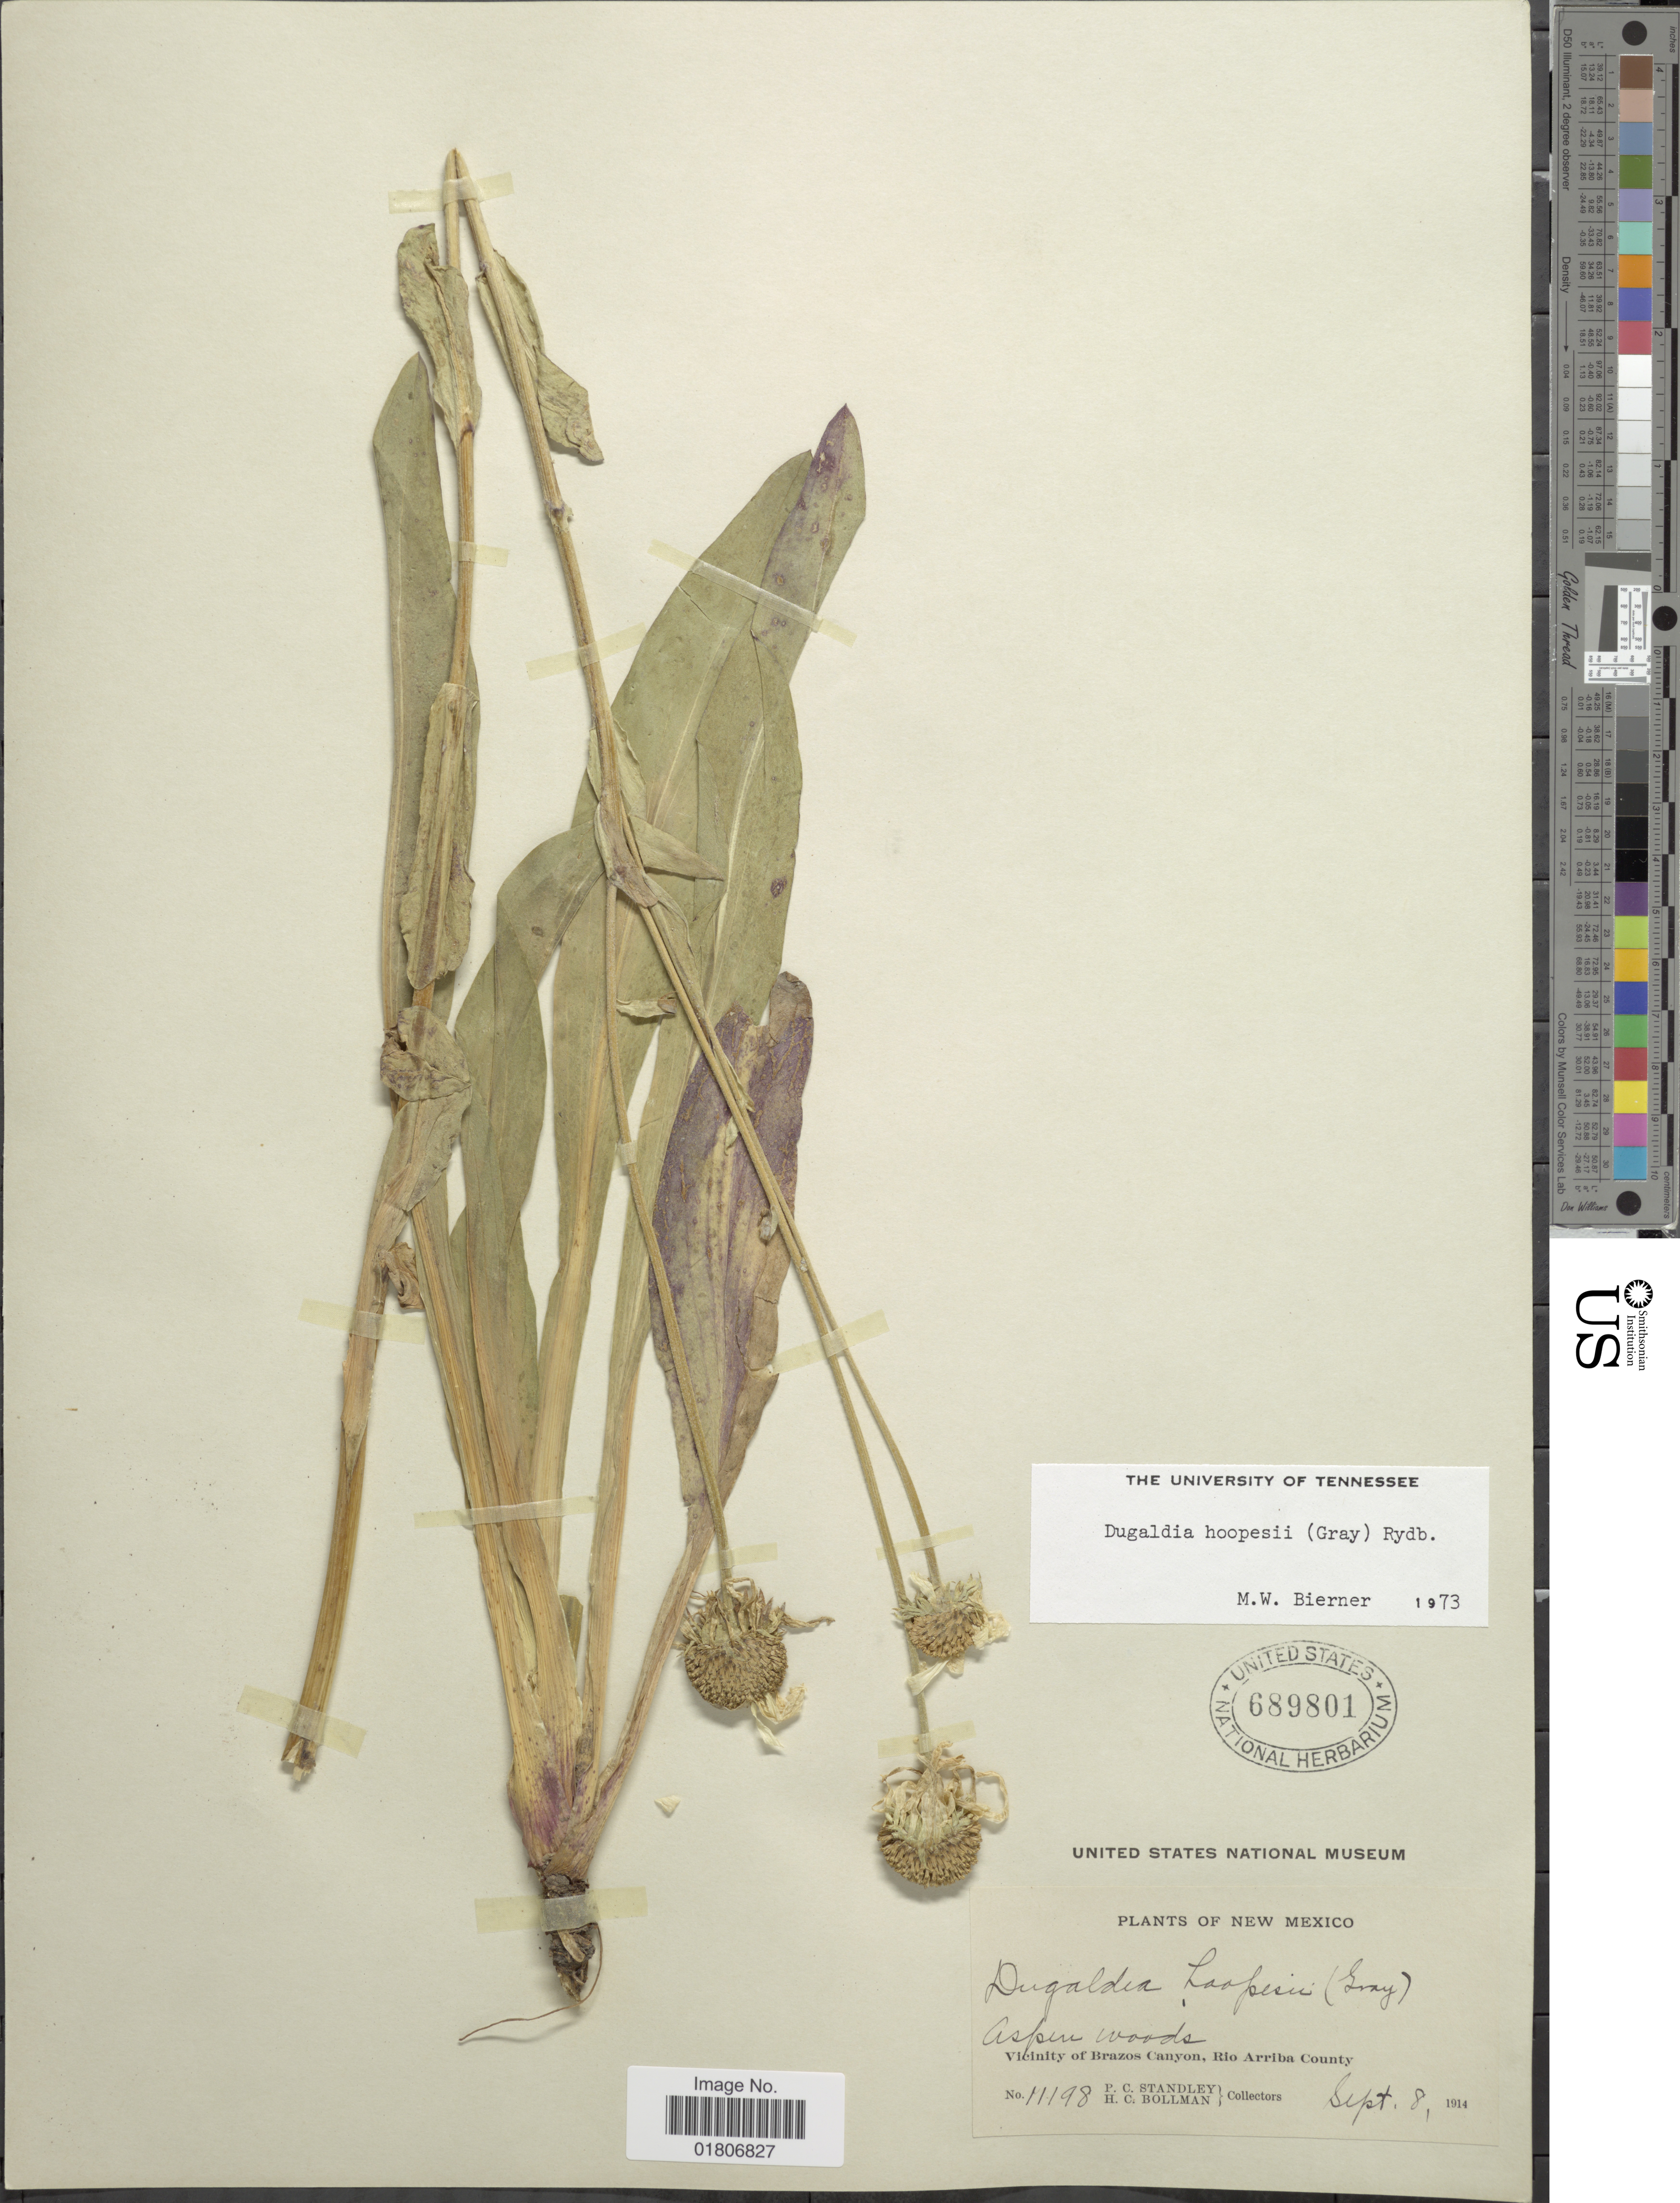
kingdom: Plantae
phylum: Tracheophyta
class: Magnoliopsida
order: Asterales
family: Asteraceae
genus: Dugaldia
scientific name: Dugaldia hoopesii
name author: (A. Gray) Rydb.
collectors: P. C. Standley & H. C. Bollman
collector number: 11198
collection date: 1914-09-08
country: United States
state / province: New Mexico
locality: Vicinity of Brazos Canyon, Rio Arriba County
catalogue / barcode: US 689801